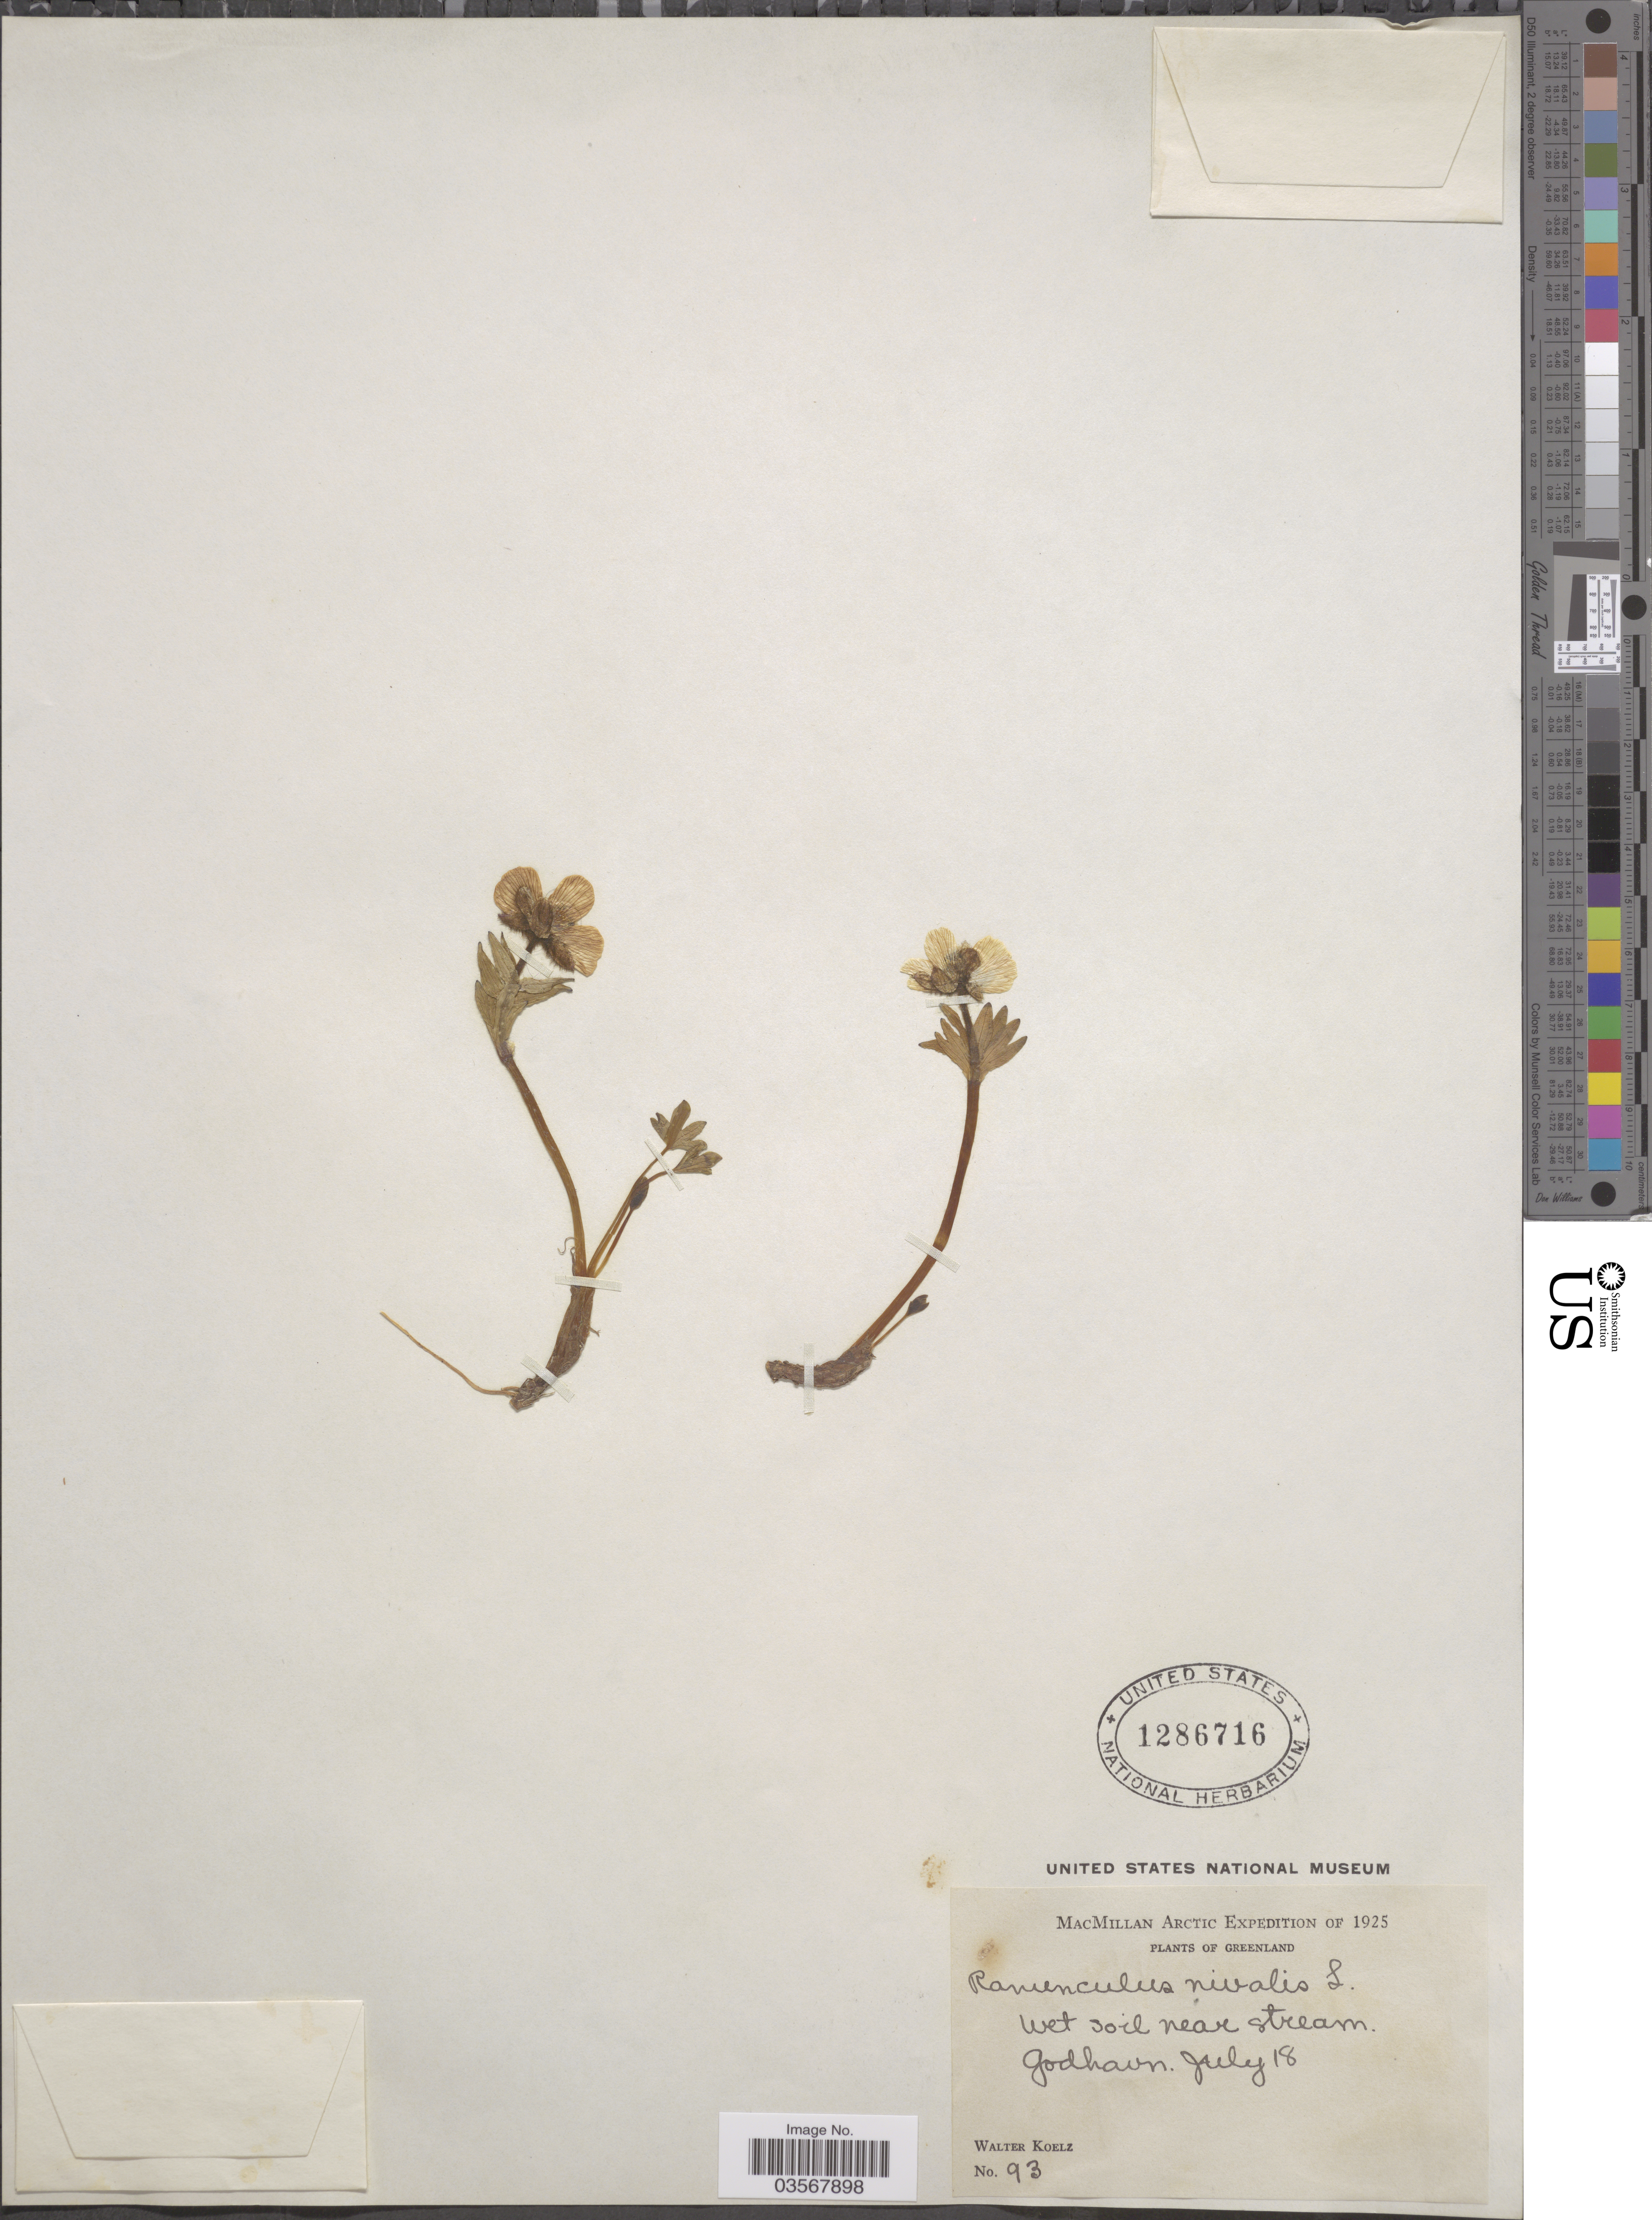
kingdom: Plantae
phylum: Tracheophyta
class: Magnoliopsida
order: Ranunculales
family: Ranunculaceae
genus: Ranunculus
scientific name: Ranunculus nivalis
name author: L.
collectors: W. N. Koelz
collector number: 93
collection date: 1925-07-18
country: Greenland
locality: Godhavn.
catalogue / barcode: US 1286716